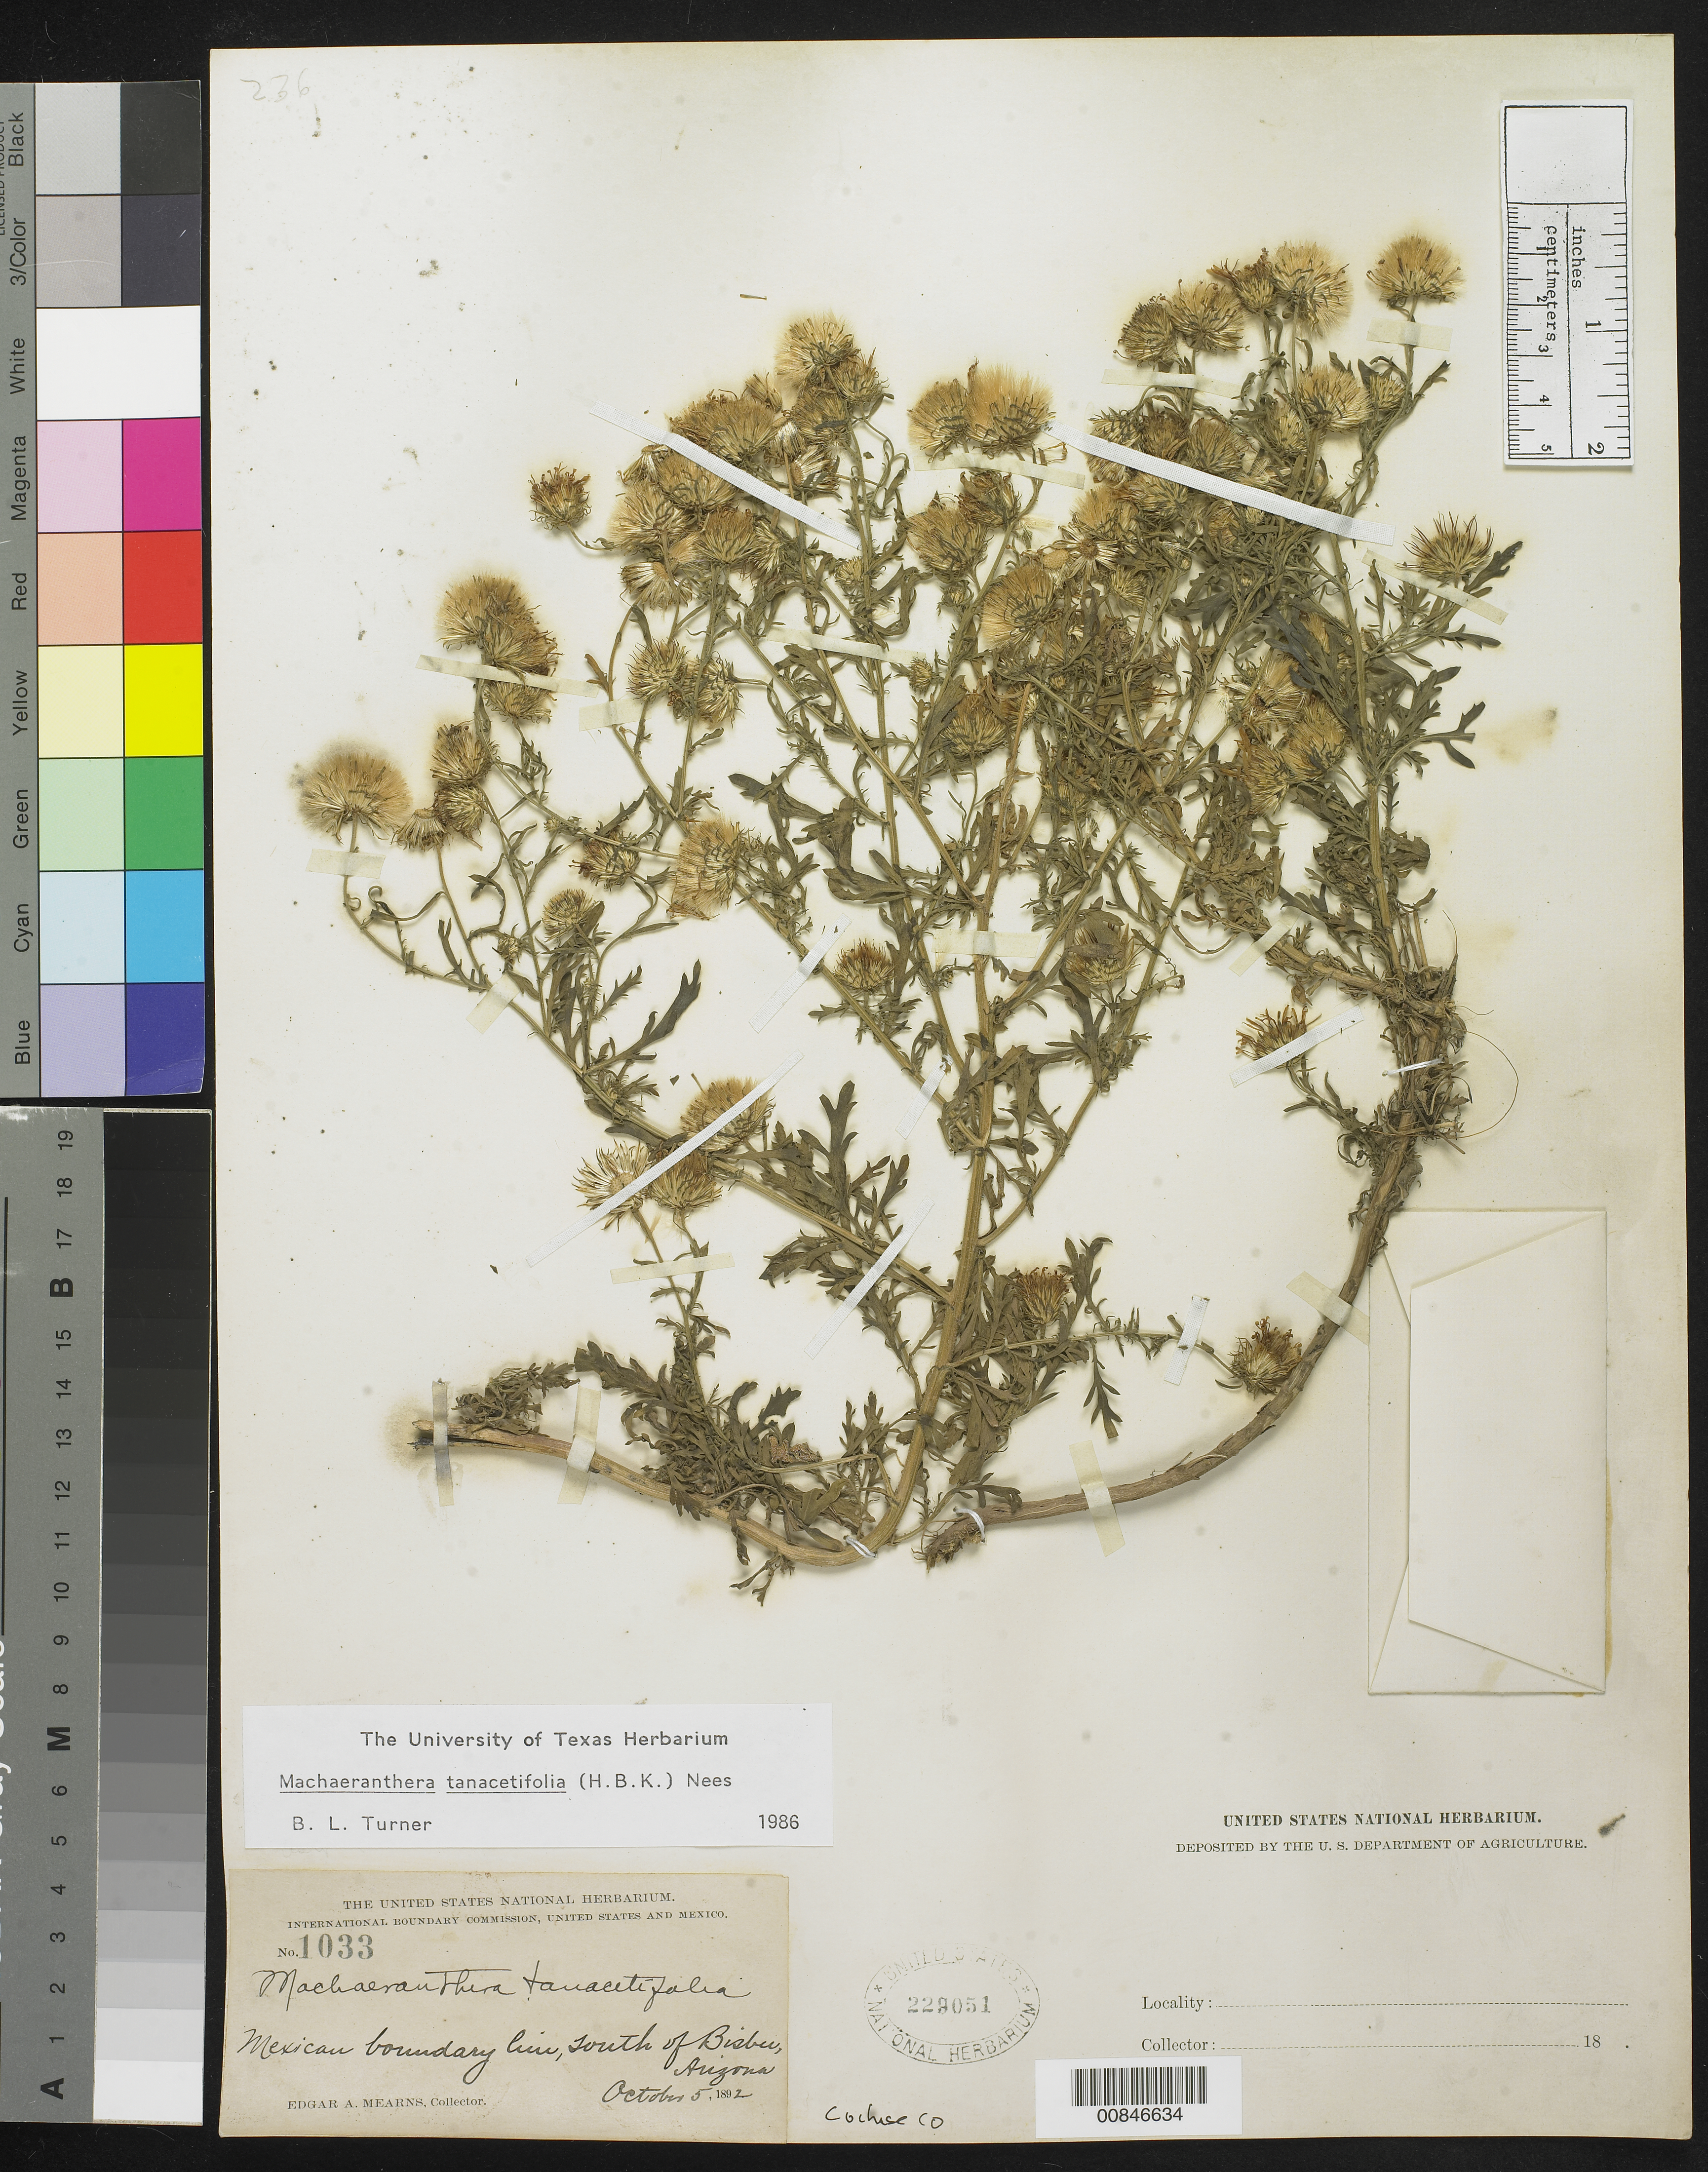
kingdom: Plantae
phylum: Tracheophyta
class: Magnoliopsida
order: Asterales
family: Asteraceae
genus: Machaeranthera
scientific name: Machaeranthera tanacetifolia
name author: (Kunth) Nees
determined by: Turner, B. L.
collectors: E. A. Mearns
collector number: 1033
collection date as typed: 05 Oct 1892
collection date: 1892-10-05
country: United States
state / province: Arizona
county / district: Cochise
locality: Mexican Boundary Line, S of Bisbee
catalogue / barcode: US 229051